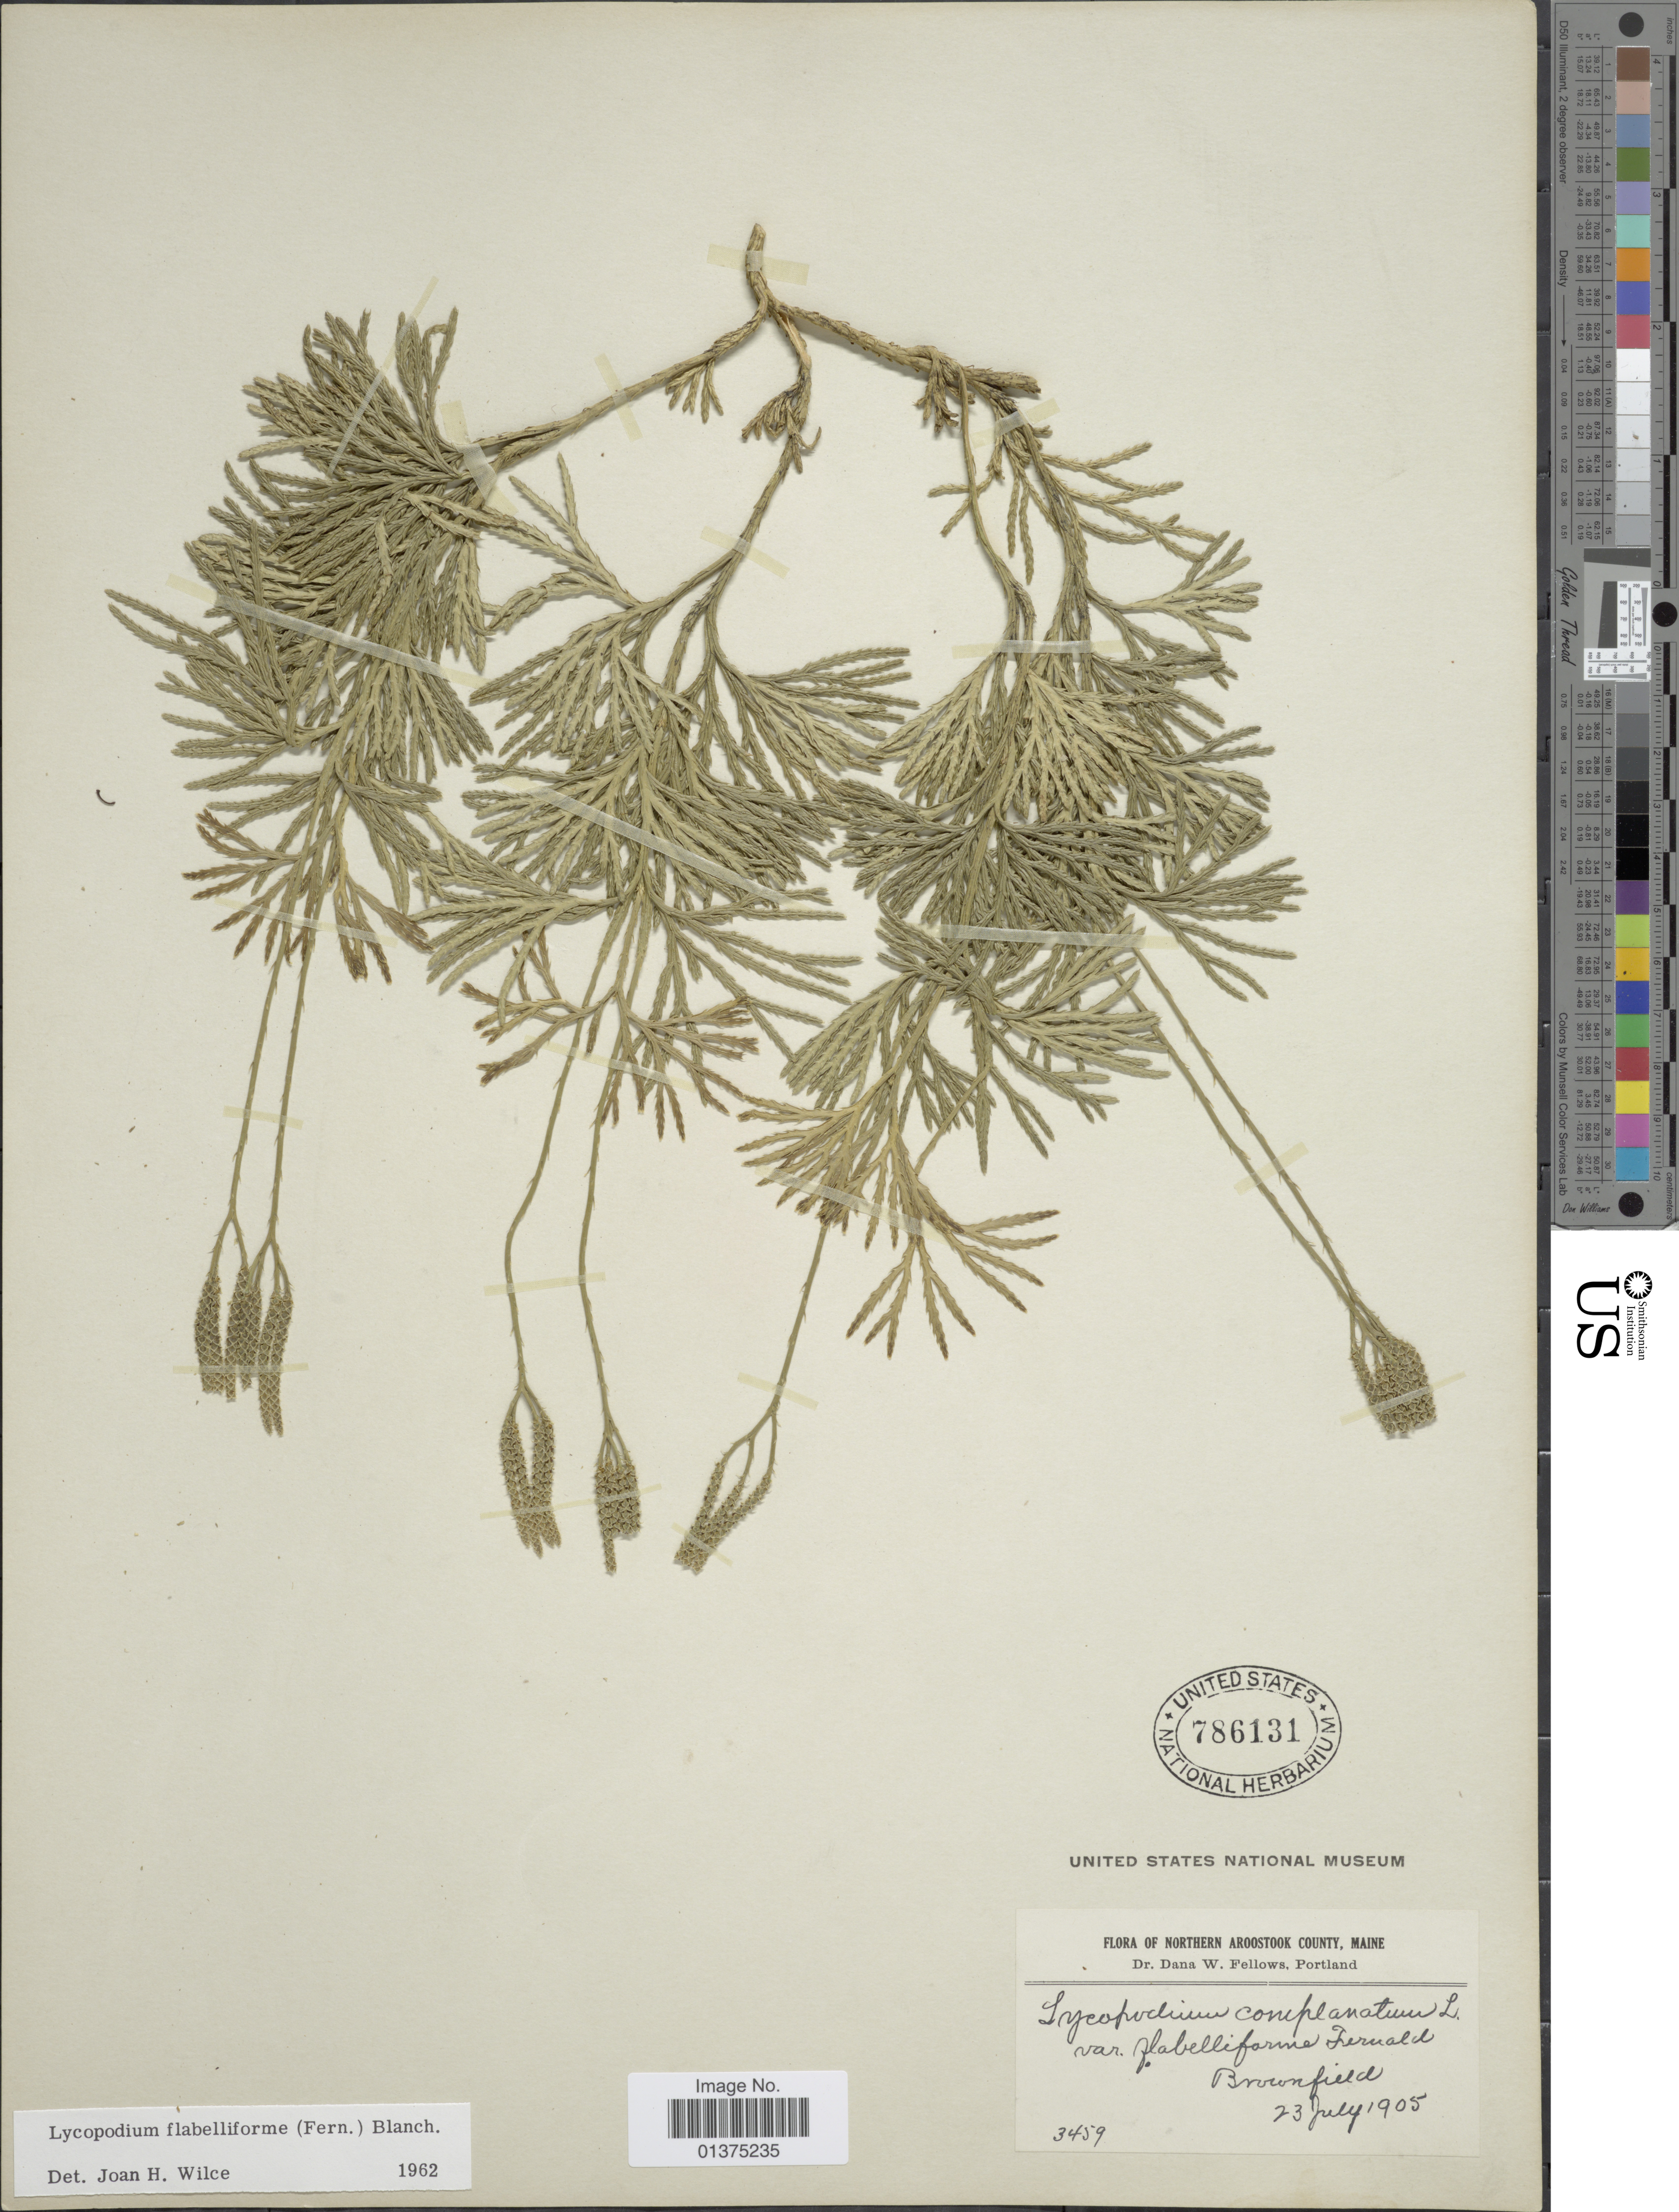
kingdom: Plantae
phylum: Tracheophyta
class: Lycopodiopsida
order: Lycopodiales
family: Lycopodiaceae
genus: Diphasiastrum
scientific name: Diphasiastrum digitatum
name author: (Dill. ex A. Braun) Holub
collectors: D. W. Fellows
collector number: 3459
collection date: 1905-07-23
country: United States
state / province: Maine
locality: Northern Aroostook, Brownfield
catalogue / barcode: US 786131